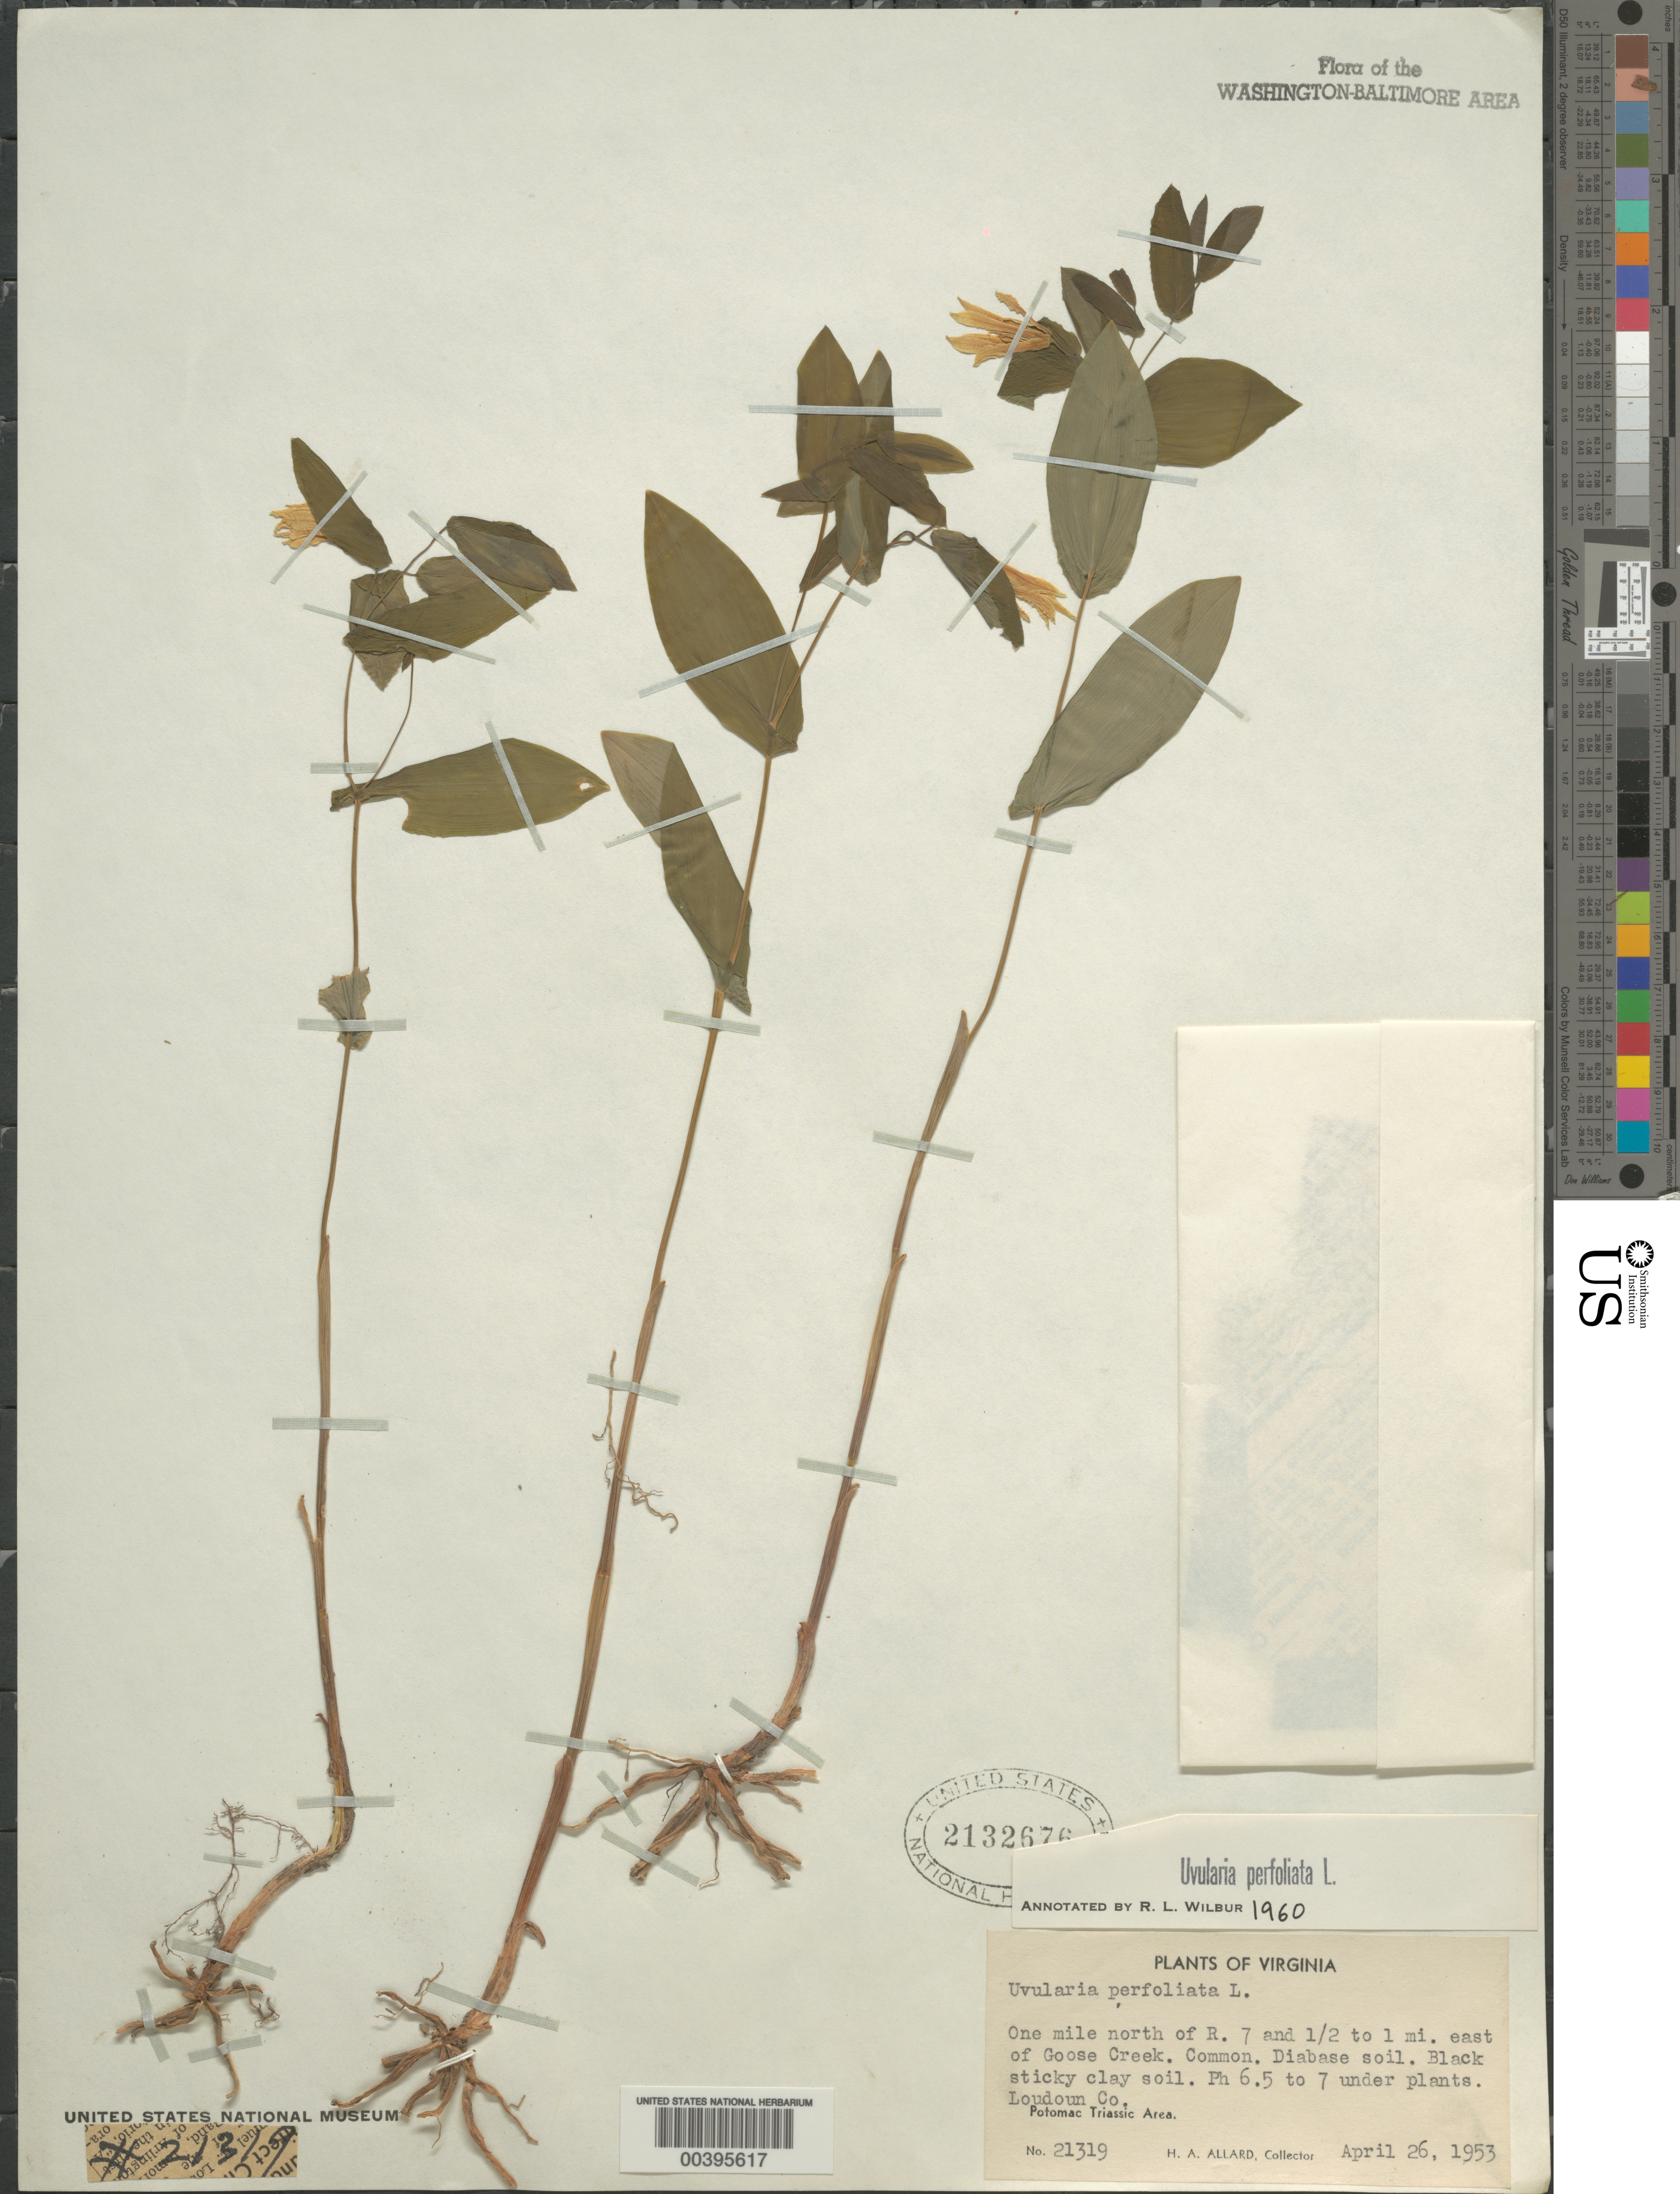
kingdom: Plantae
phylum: Tracheophyta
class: Liliopsida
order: Liliales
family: Colchicaceae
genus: Uvularia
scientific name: Uvularia perfoliata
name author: L.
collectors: H. A. Allard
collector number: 21319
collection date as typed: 26 Apr 1953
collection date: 1953-04-26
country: United States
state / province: Virginia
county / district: Loudoun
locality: Goose Creek, near Route 7 Bridge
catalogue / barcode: US 2132676